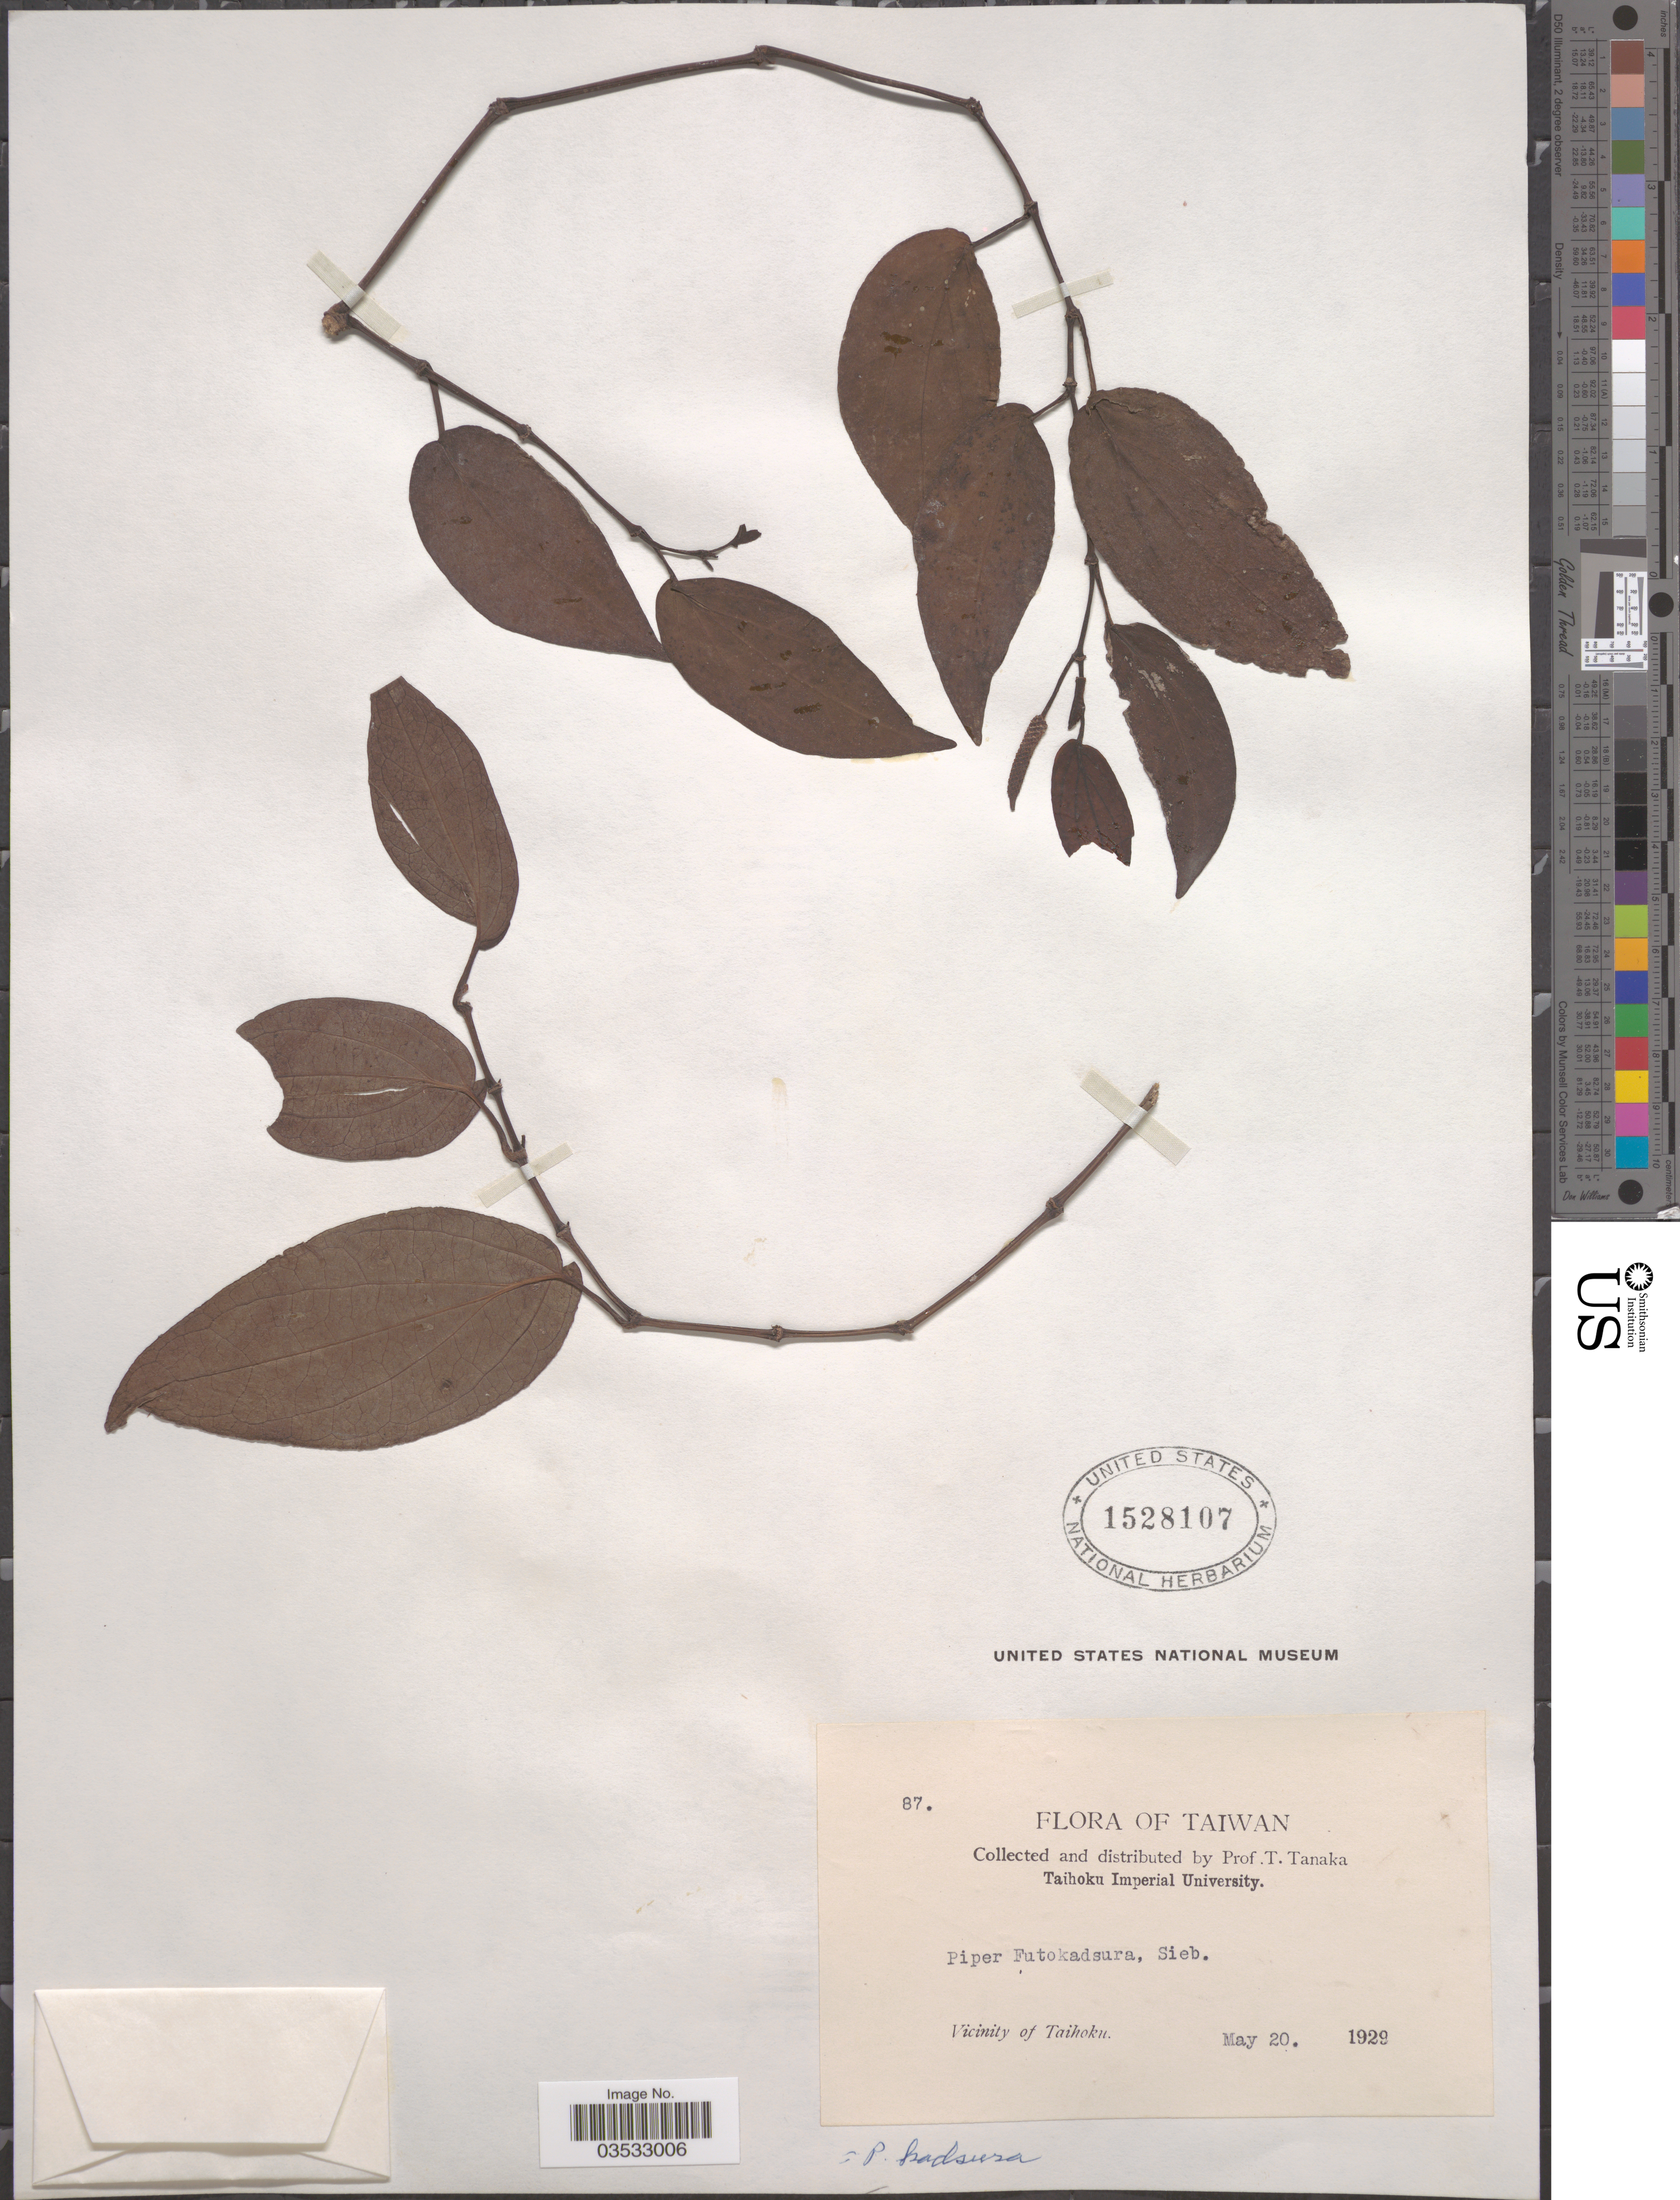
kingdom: Plantae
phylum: Tracheophyta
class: Magnoliopsida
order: Piperales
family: Piperaceae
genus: Piper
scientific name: Piper kadsura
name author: (Choisy) Ohwi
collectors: T. Tanaka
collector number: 87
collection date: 1929-05-20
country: Taiwan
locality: Vicinity of Taihoku.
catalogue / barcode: US 1528107